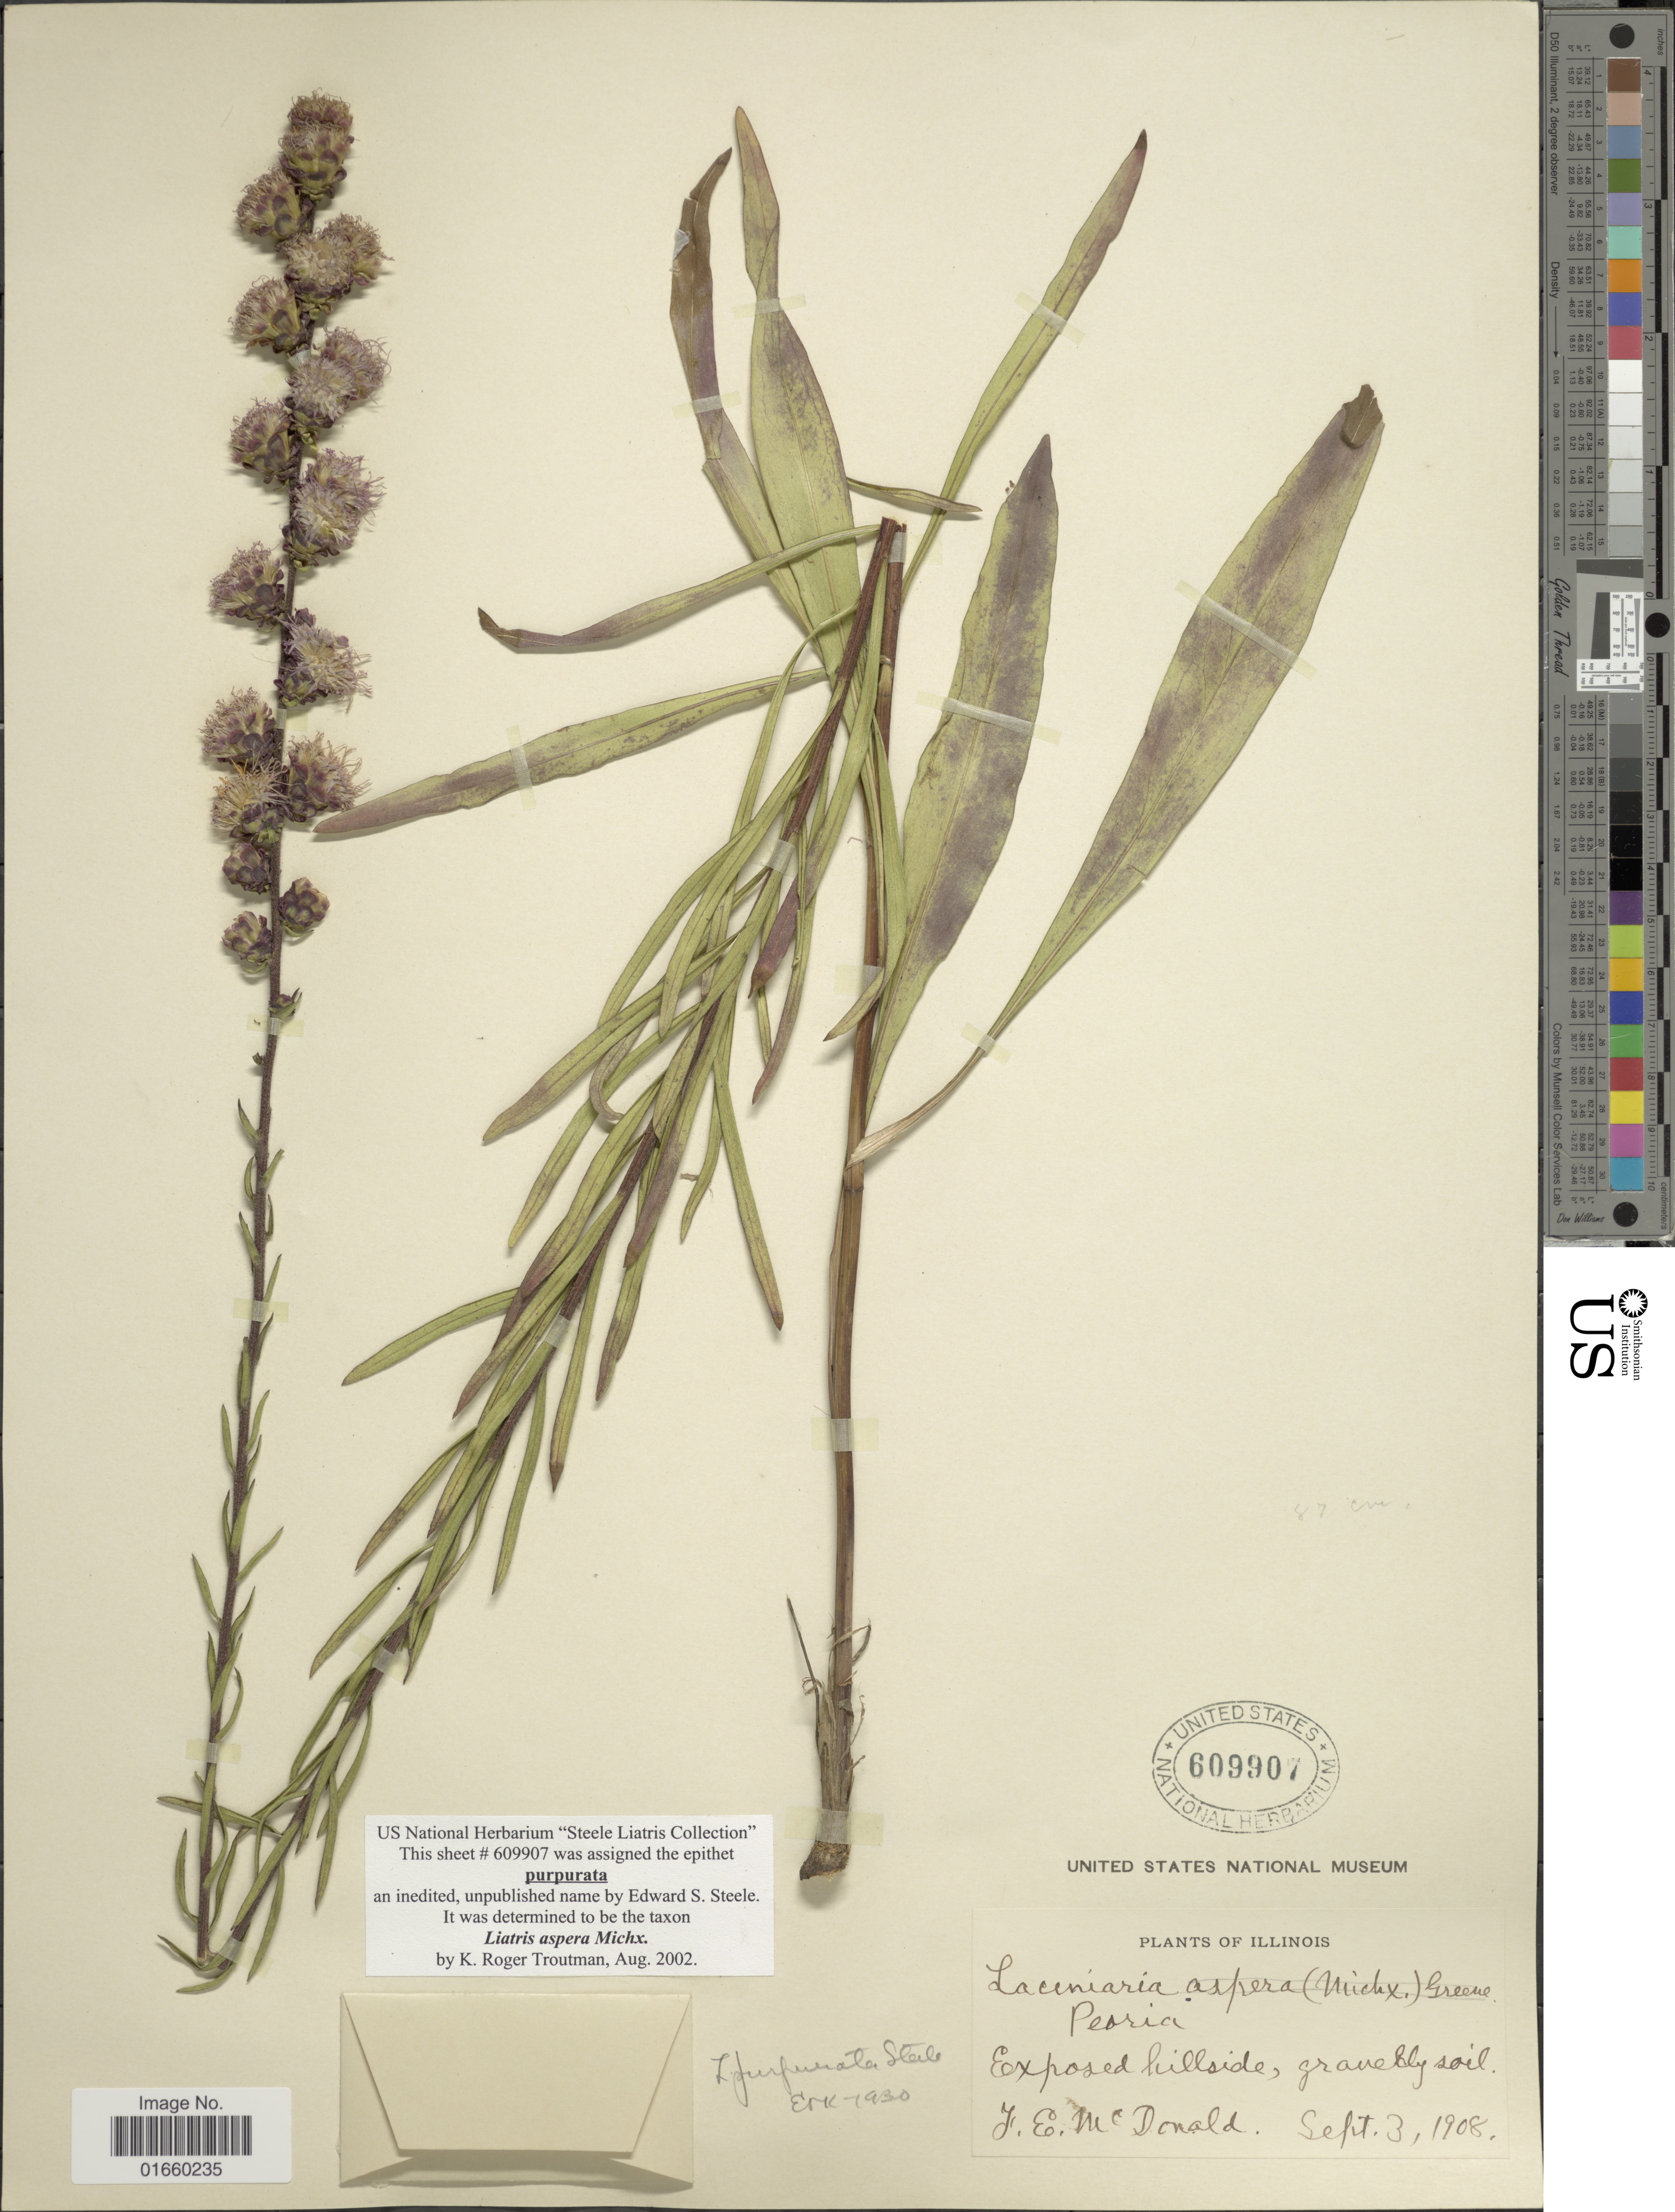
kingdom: Plantae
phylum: Tracheophyta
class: Magnoliopsida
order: Asterales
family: Asteraceae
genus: Liatris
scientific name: Liatris aspera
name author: Michx.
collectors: E. D. McDonald Jr.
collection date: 1908-09-03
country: United States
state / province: Illinois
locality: Exposed hillside, gravelly soil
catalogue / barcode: US 609907